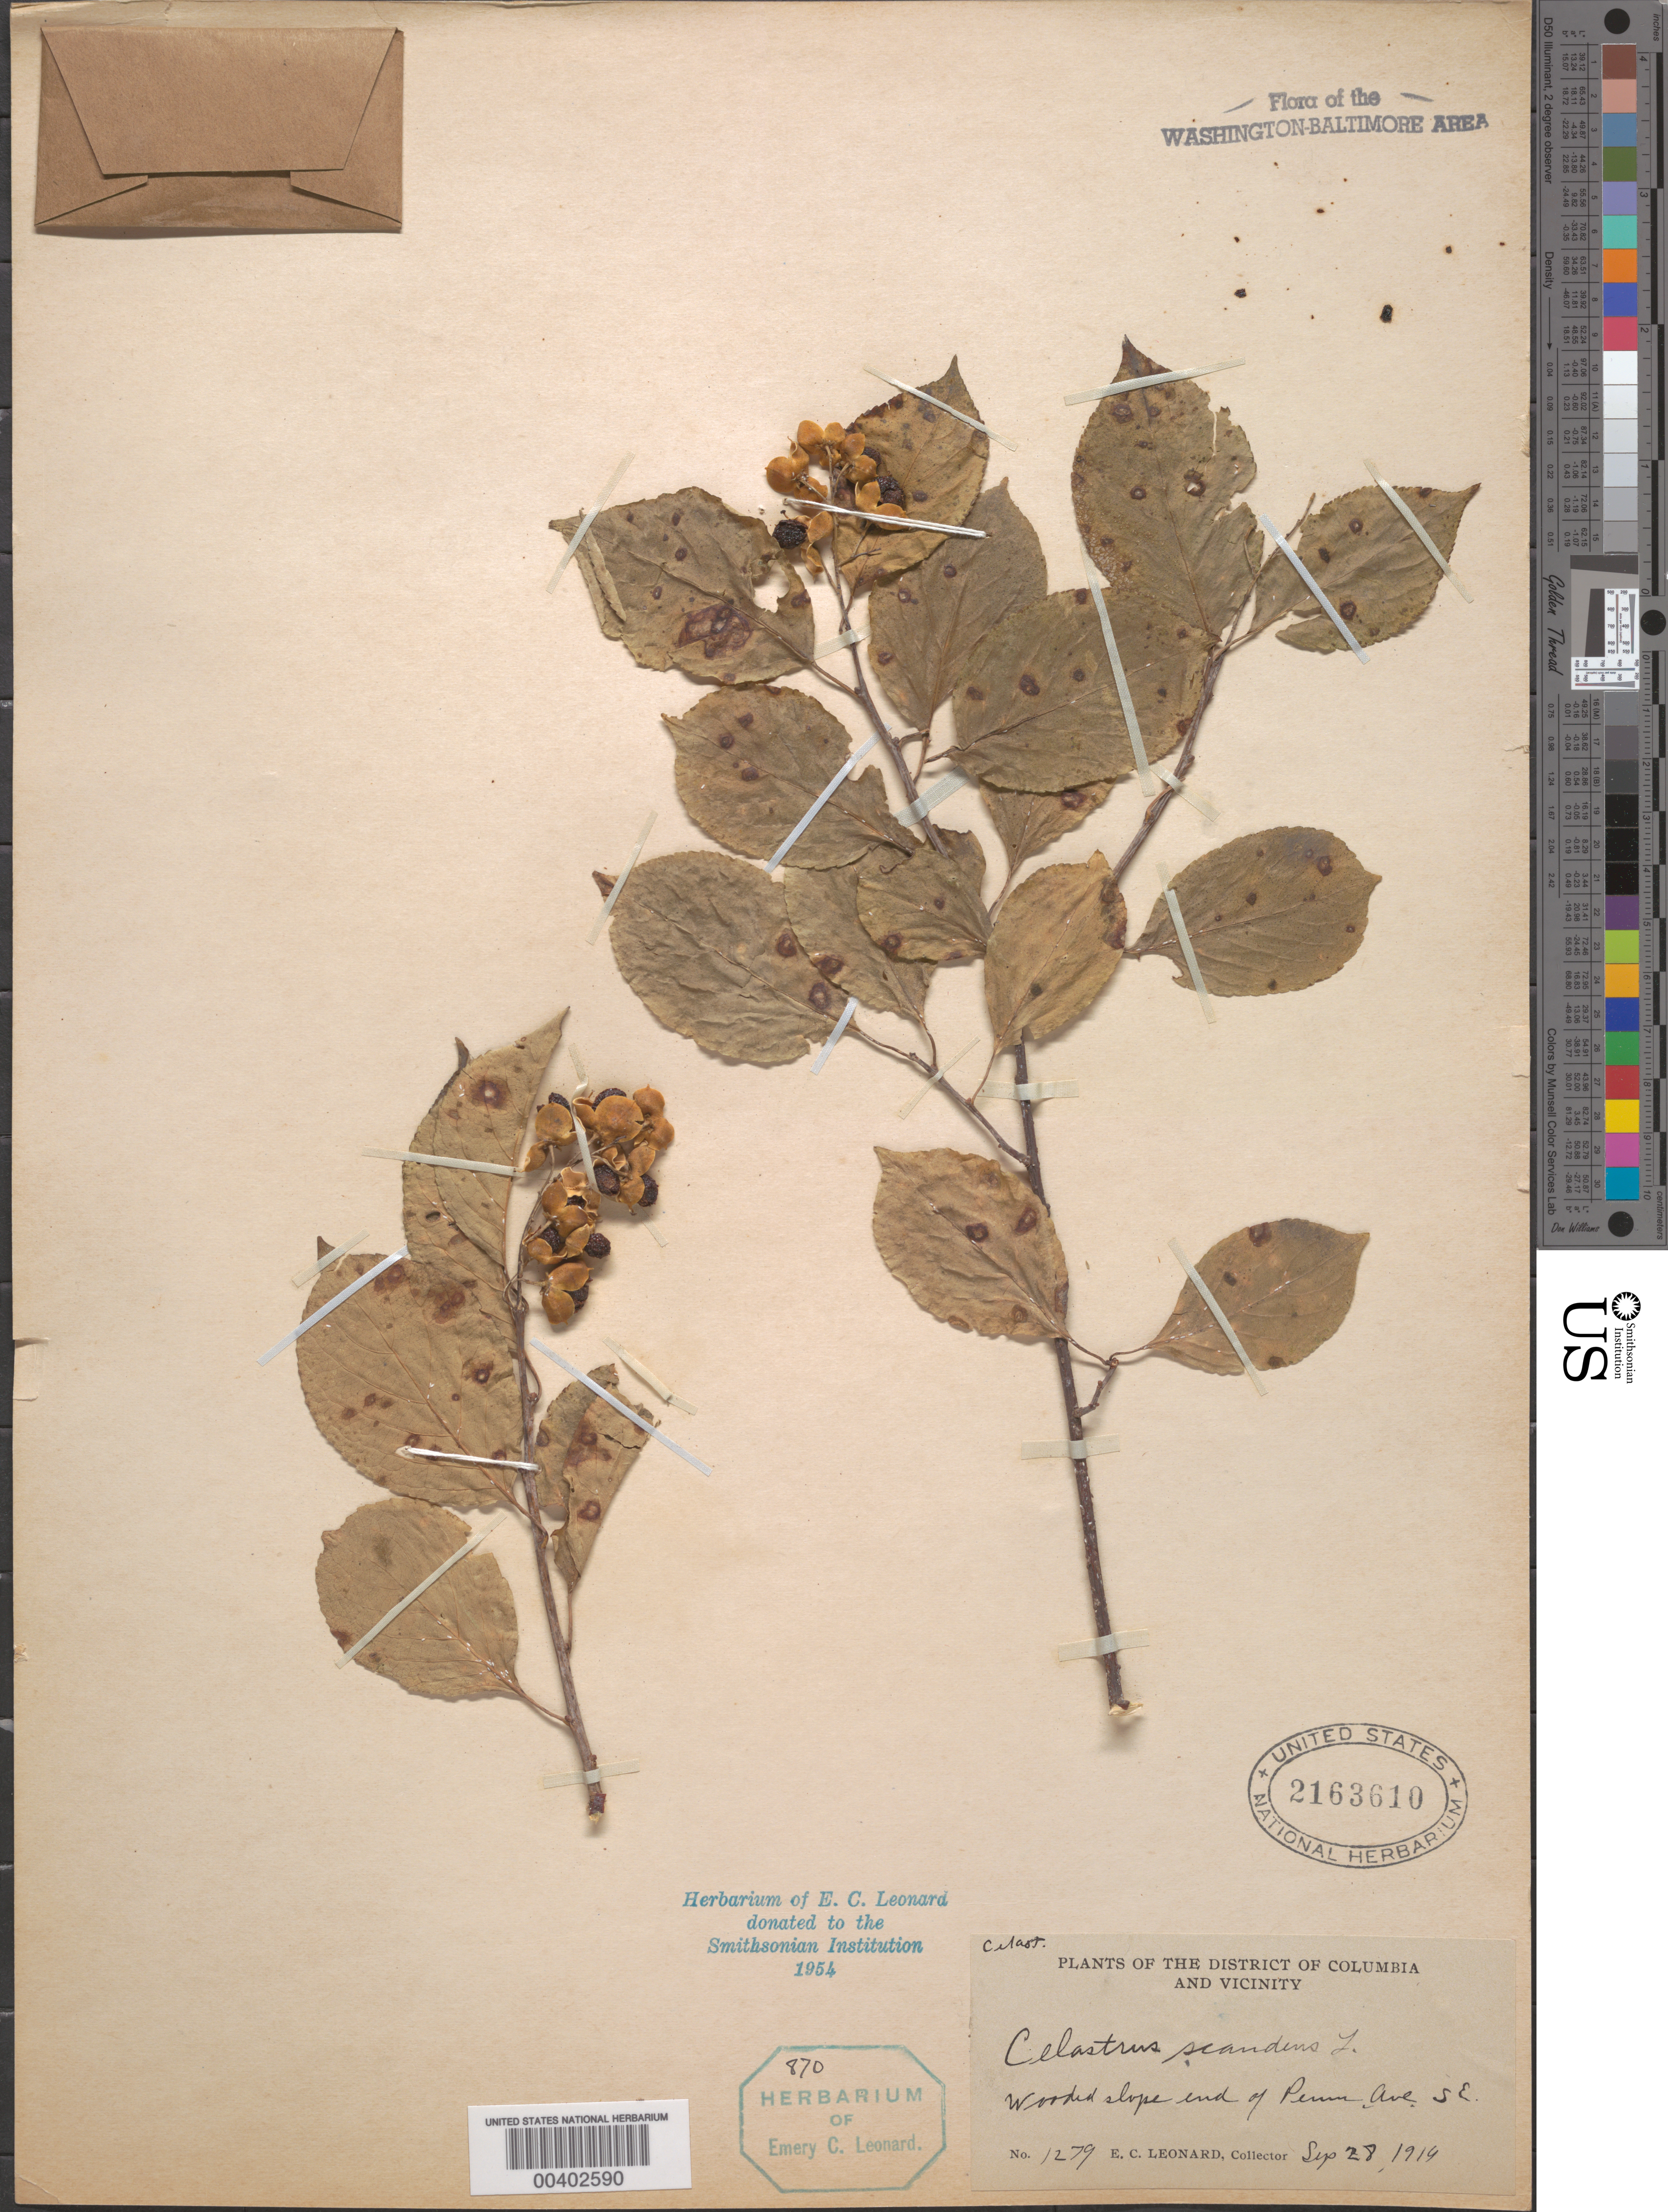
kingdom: Plantae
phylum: Tracheophyta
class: Magnoliopsida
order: Celastrales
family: Celastraceae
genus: Celastrus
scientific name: Celastrus scandens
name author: L.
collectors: E. C. Leonard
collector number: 1279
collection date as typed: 28 Sep 1919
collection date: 1919-09-28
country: United States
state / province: District of Columbia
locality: Penn. Ave. S.E.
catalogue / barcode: US 2163610